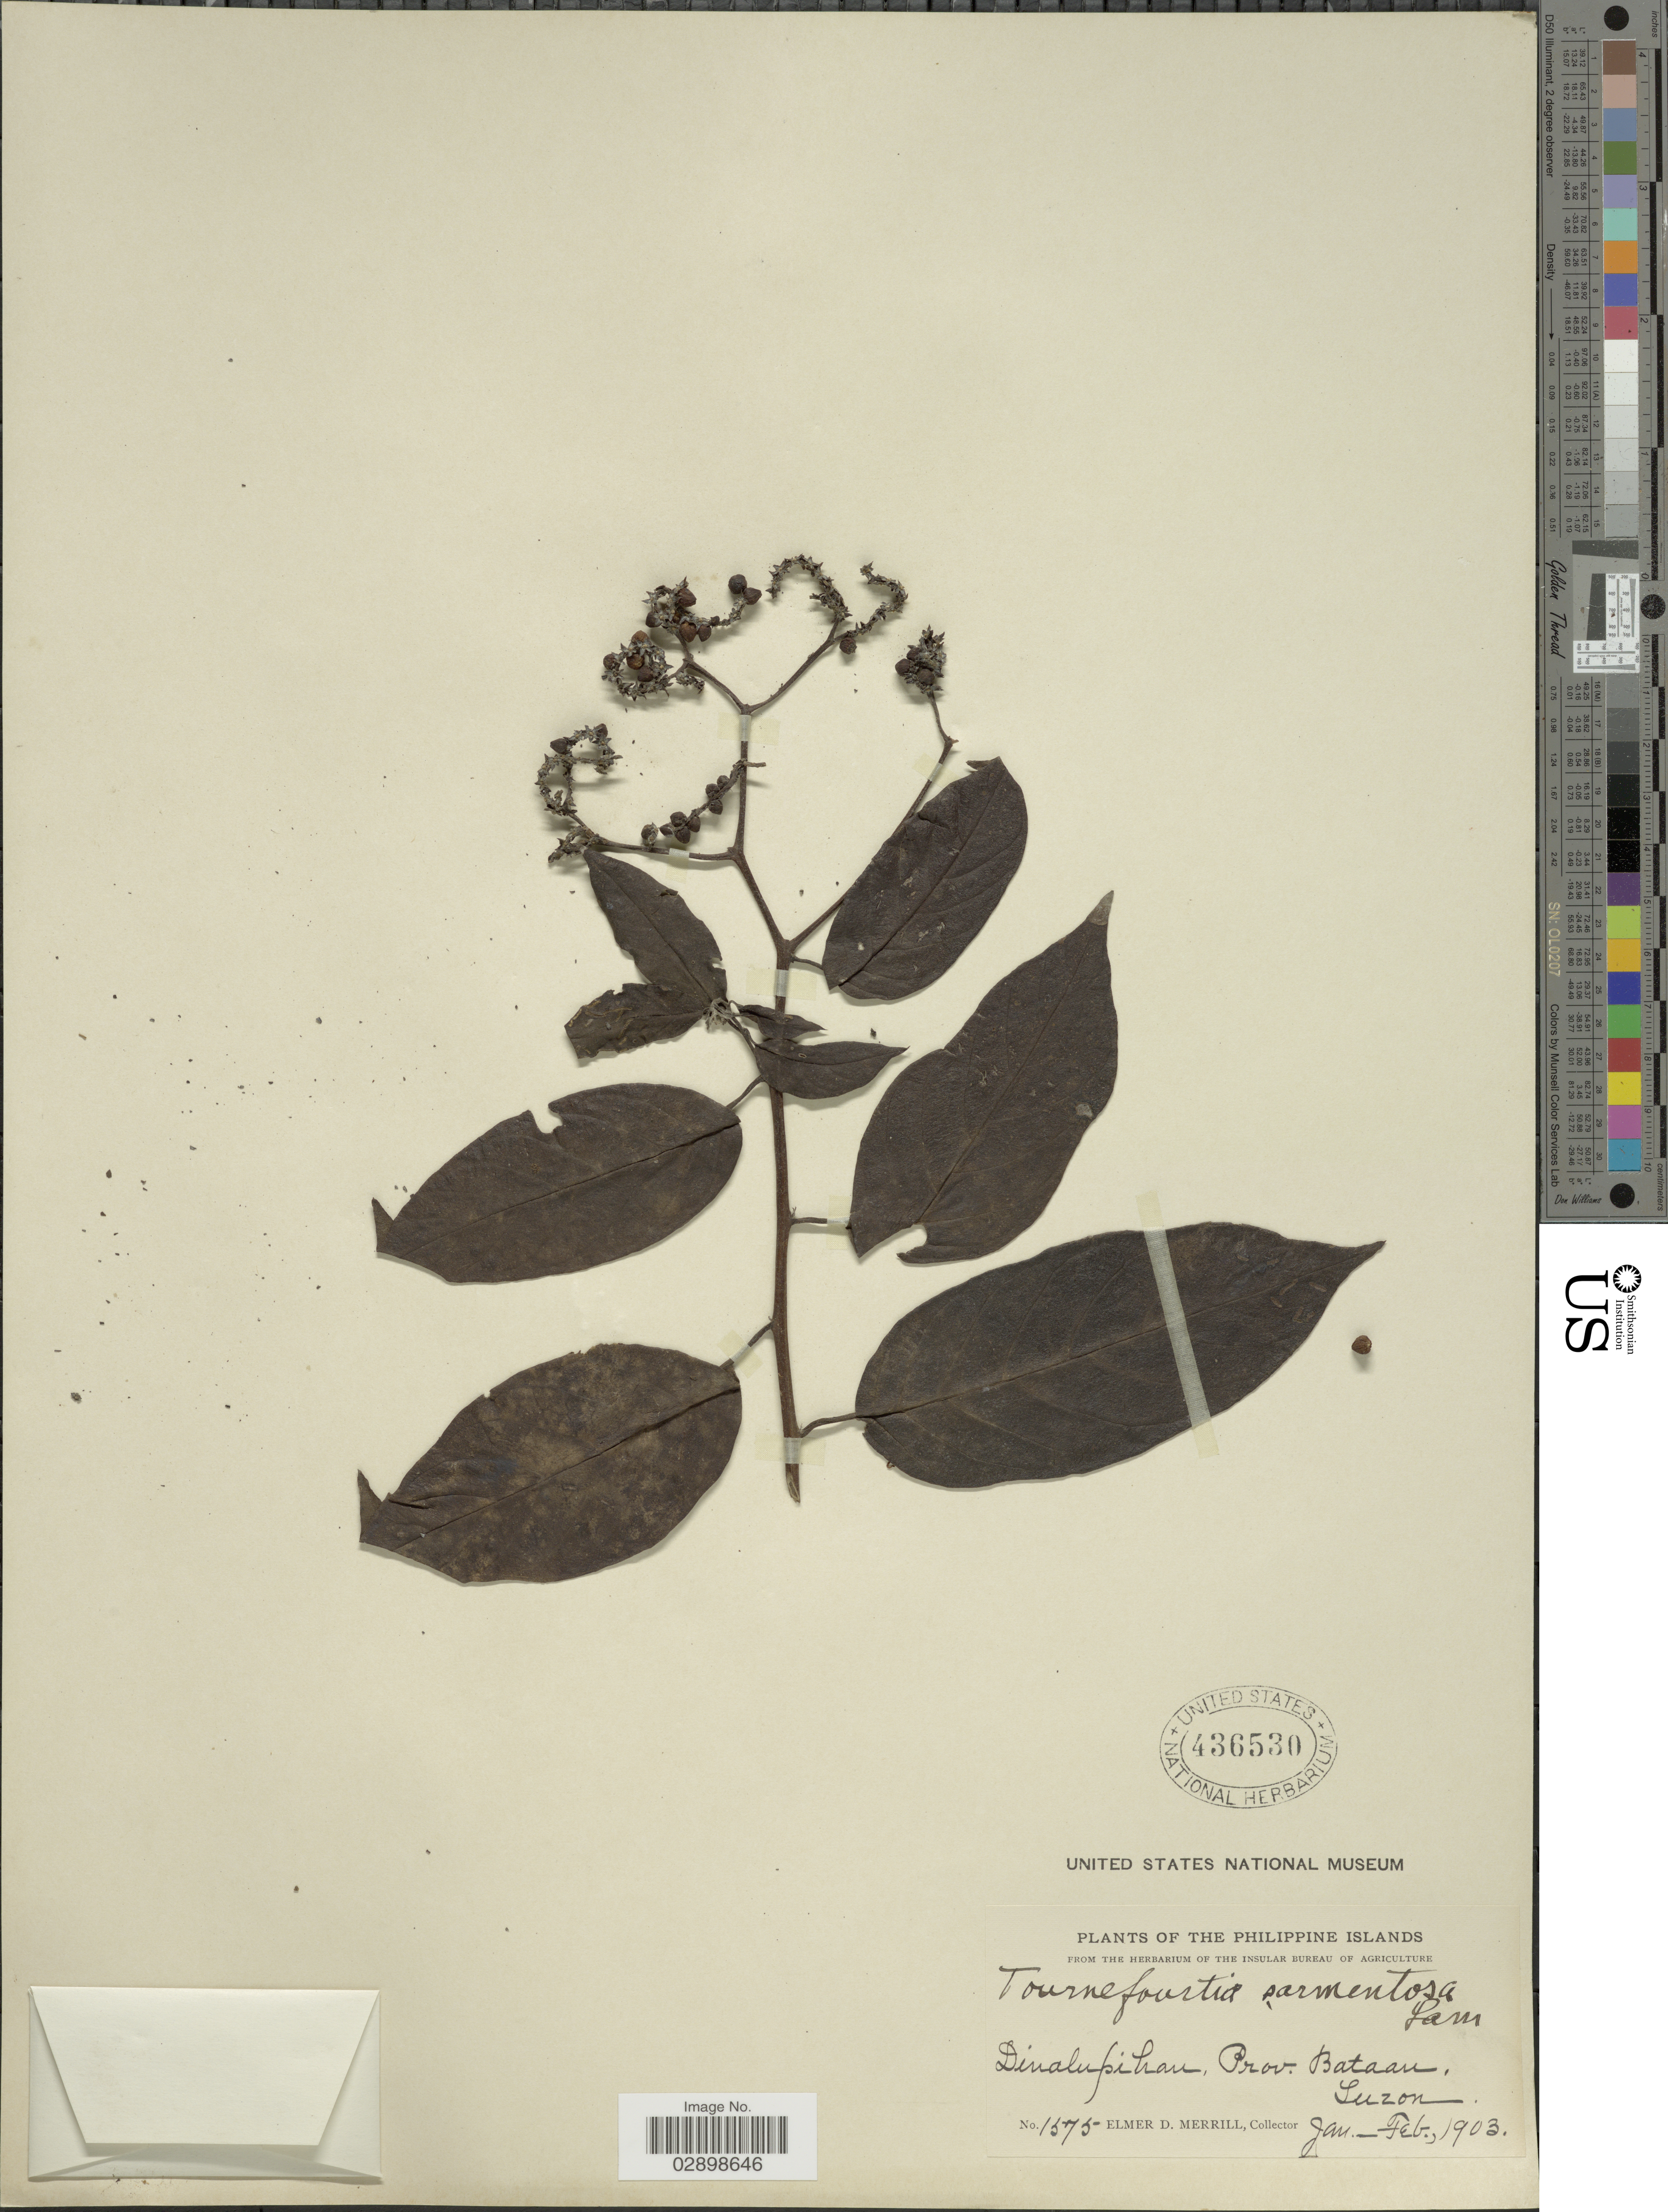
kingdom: Plantae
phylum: Tracheophyta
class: Magnoliopsida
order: Boraginales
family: Heliotropiaceae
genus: Tournefortia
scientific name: Tournefortia sarmentosa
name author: Lam.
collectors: E. D. Merrill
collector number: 1575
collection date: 1903-01/1903-02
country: Philippines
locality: Philippine Islands. Dinalupihau, Prov. Bataan, Luzon.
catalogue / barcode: US 436530